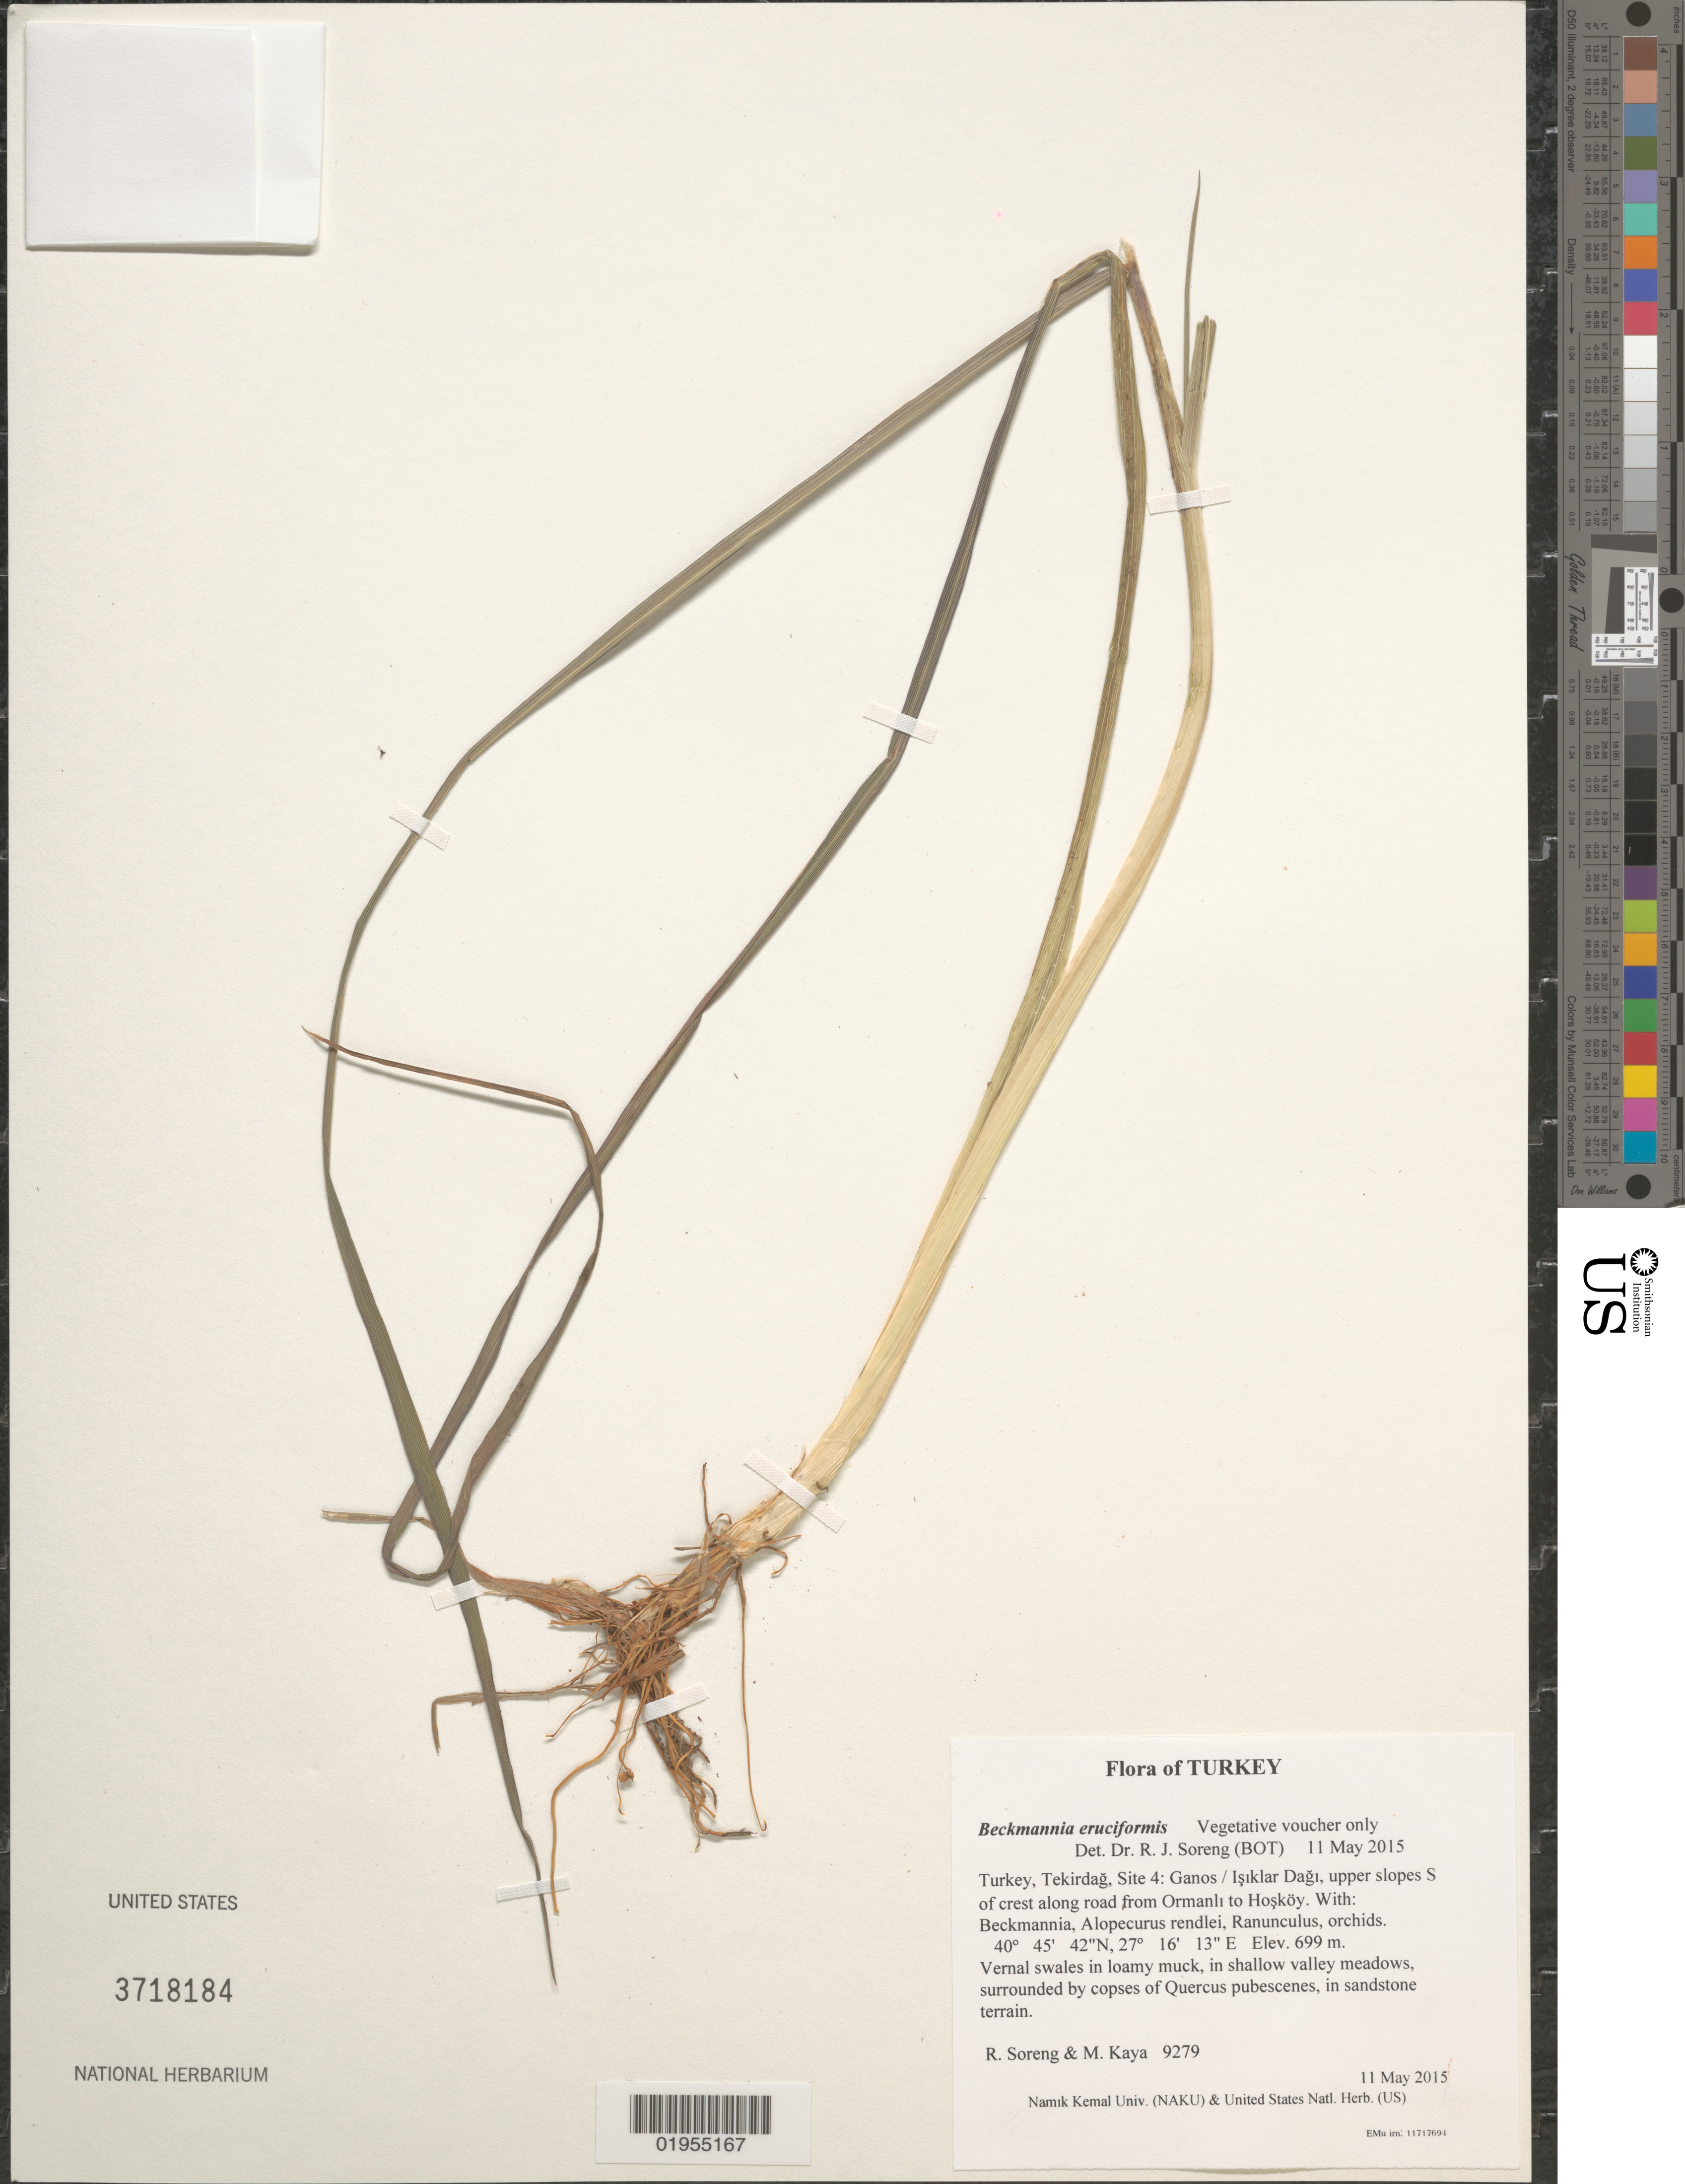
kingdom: Plantae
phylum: Tracheophyta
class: Liliopsida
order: Poales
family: Poaceae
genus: Beckmannia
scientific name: Beckmannia eruciformis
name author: (L.) Host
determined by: Soreng, Robert J., Research Associate (BOT), Smithsonian Institution - National Museum of Natural History (UNITED STATES)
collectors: R. J. Soreng & M. Kaya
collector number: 9279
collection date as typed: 2015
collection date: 2015-05-11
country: Turkey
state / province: Tekirdag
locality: Site 4: Ganos / Isiklar Dagi, upper slopes S of crest along road from Ormanli to Hoskoy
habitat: Vernal swales in loamy muck, in shallow valley meadows, surrounded by copses of Quercus pubescenes, in sandstone terrain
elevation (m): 699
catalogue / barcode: US 3718184